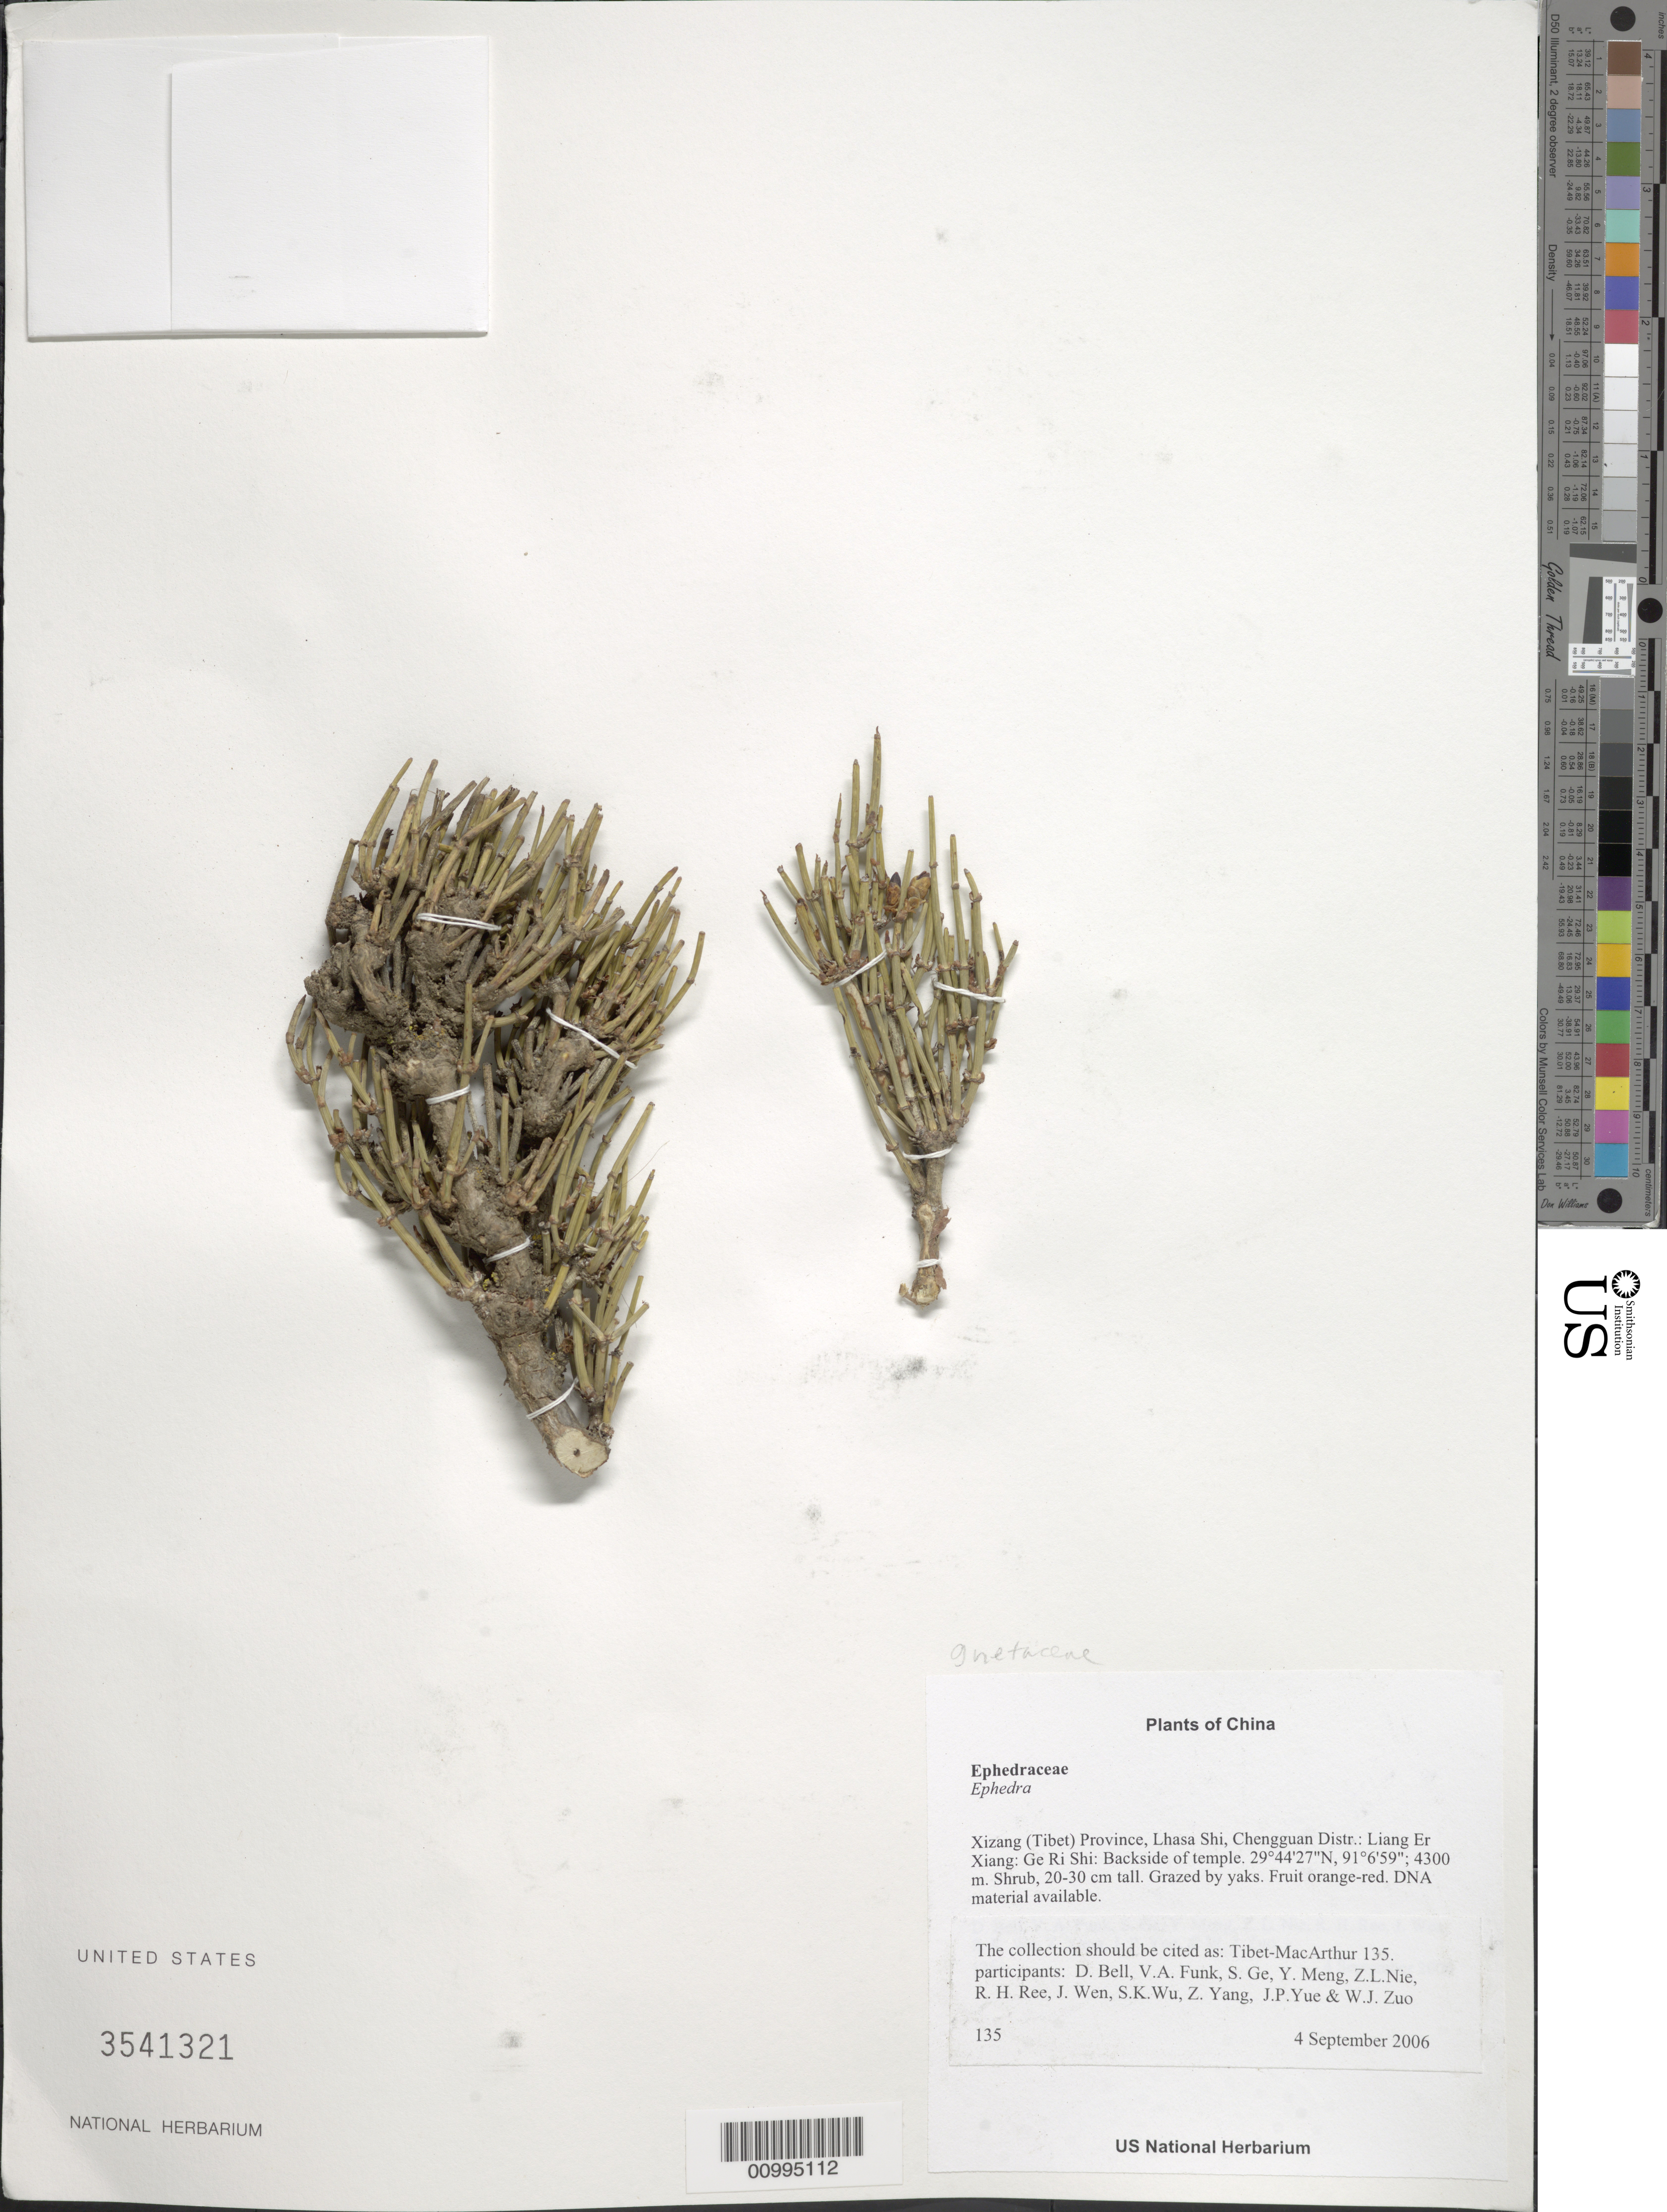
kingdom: Plantae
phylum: Tracheophyta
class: Gnetopsida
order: Ephedrales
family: Ephedraceae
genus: Ephedra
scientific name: Ephedra sp.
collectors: Tibet-MacArthur, D. A. Bell, V. Funk, S. Ge, Y. Meng, Z. Nie, R. Ree, J. Wen, S. K. Wu, Z. Yang, J. Yue & W. Zuo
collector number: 135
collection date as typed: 04 Sep 2006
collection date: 2006-09-04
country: China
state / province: Xizang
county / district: Lhasa Shi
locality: Chengguan Distr.: Liang Er Xiang: Ge Ri Shi. Backside of temple.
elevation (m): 4300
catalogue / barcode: US 3541321